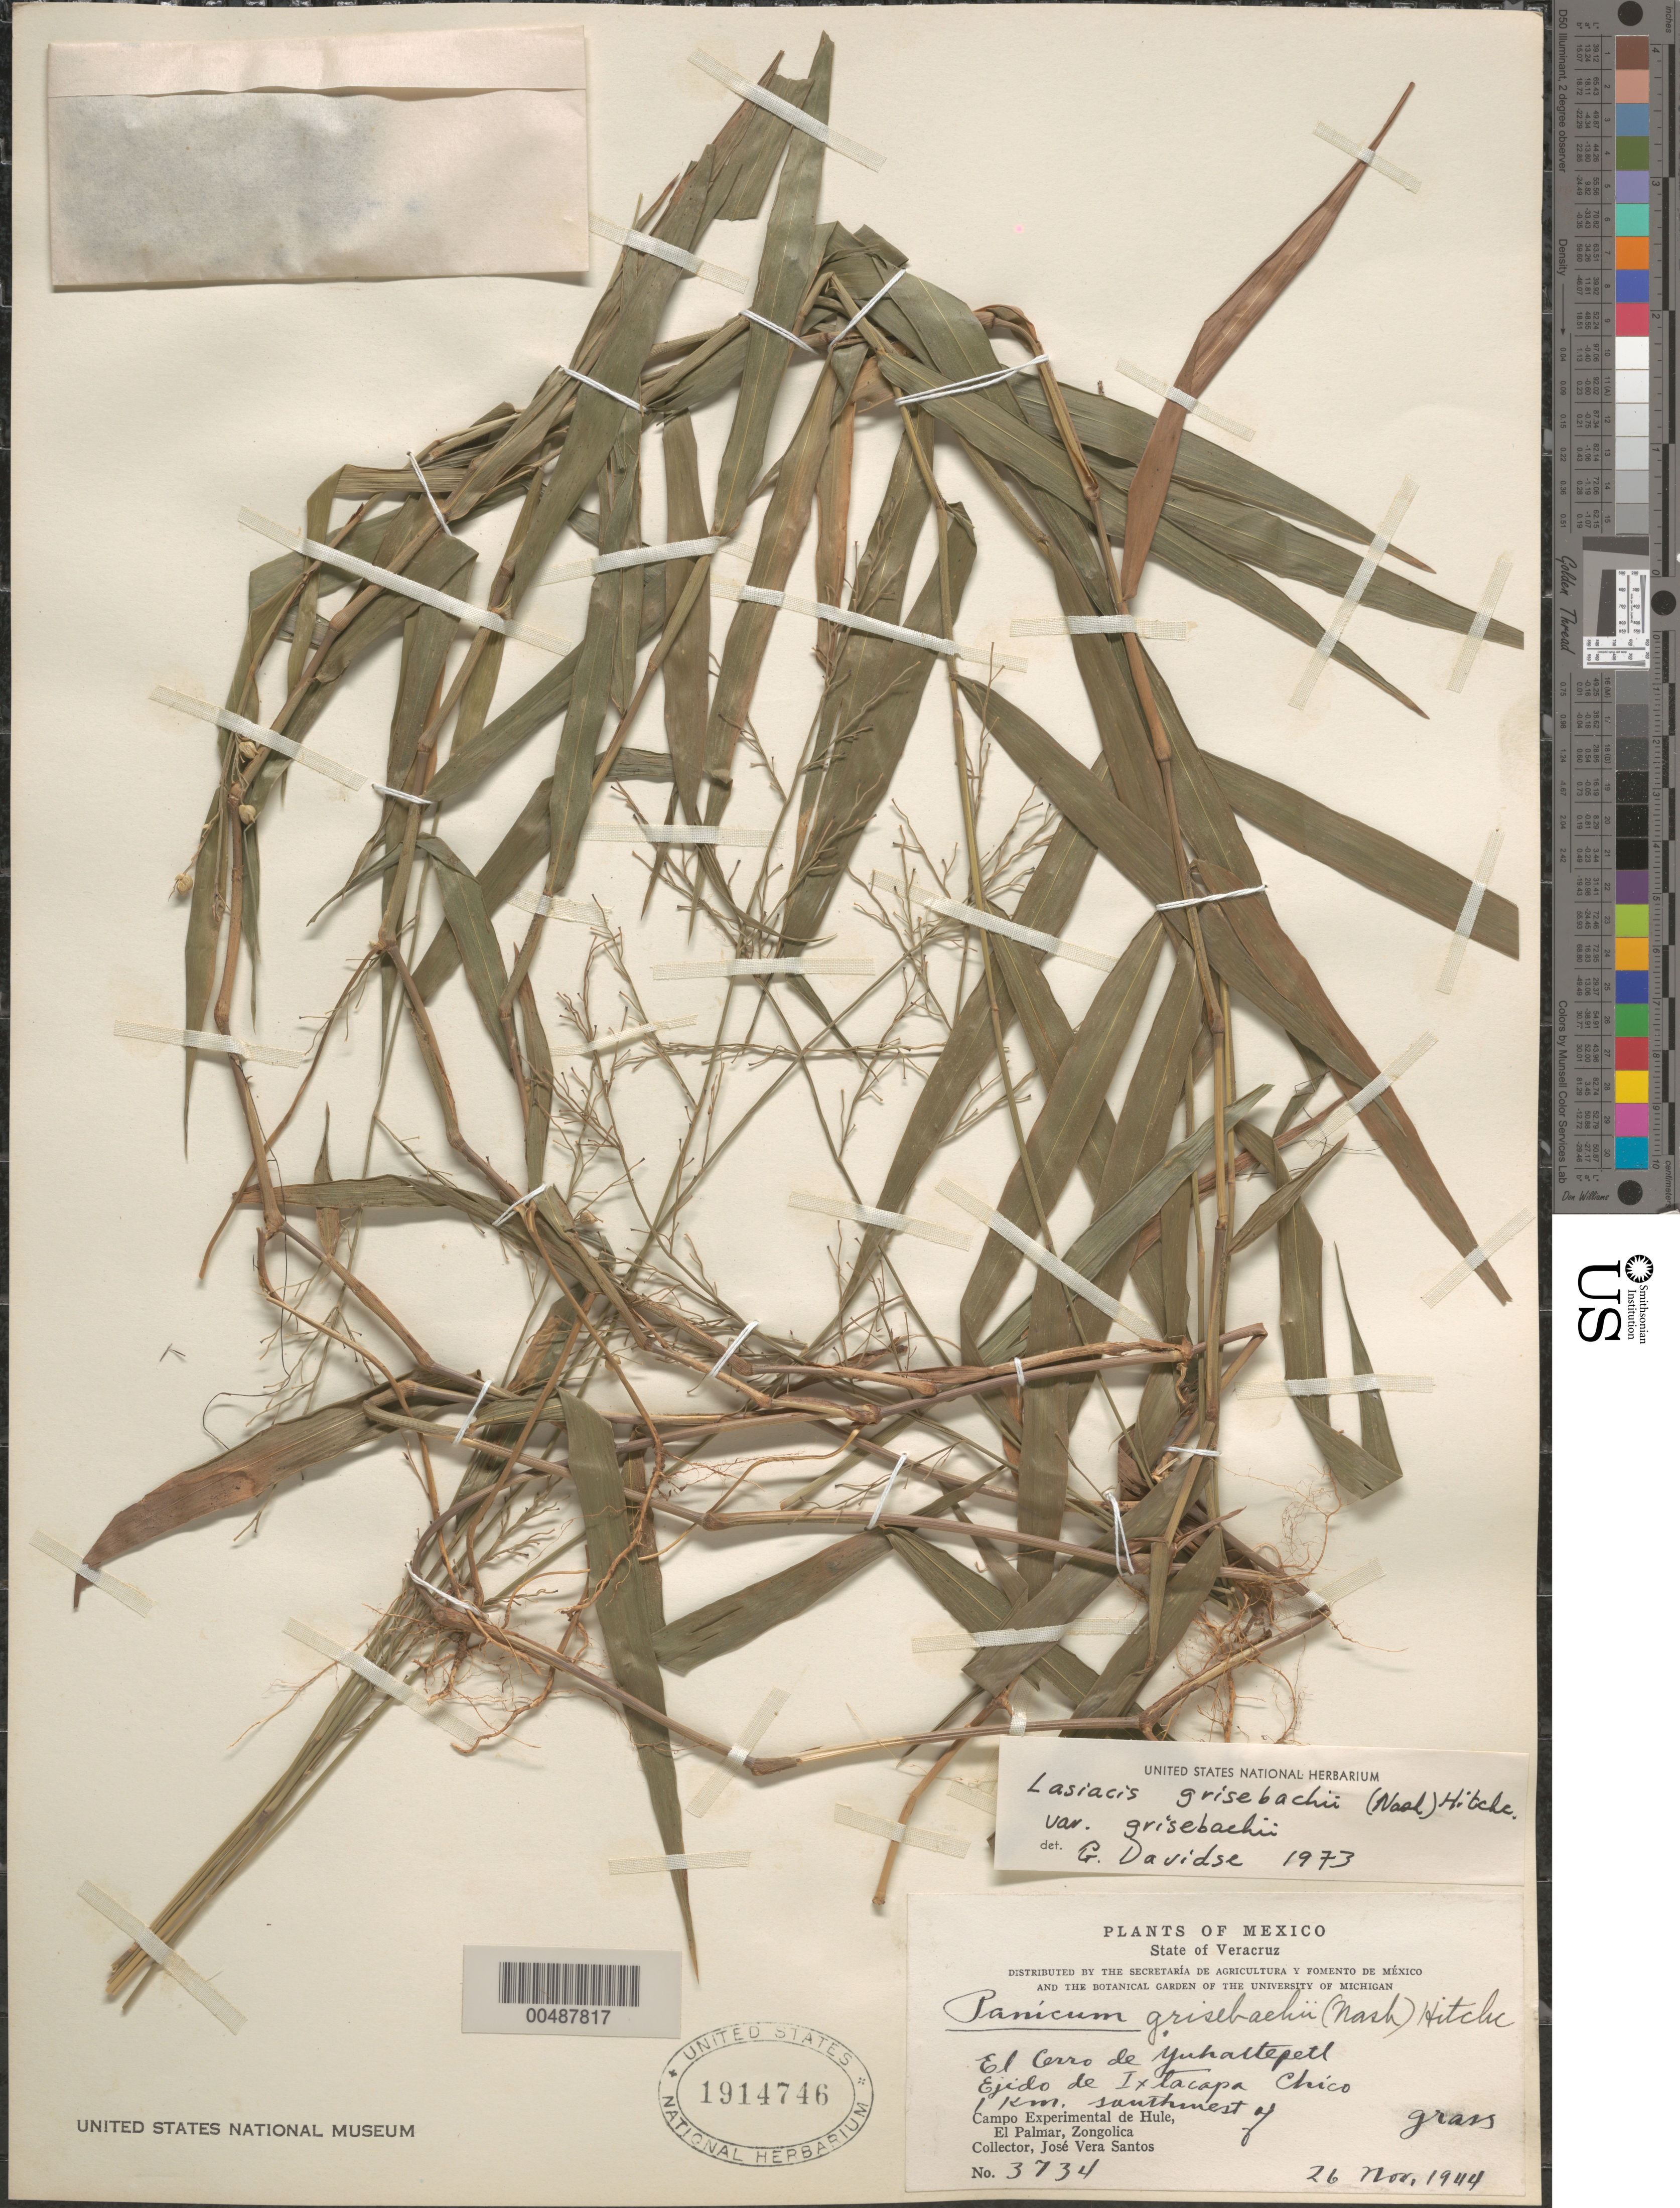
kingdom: Plantae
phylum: Tracheophyta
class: Liliopsida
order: Poales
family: Poaceae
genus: Lasiacis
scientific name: Lasiacis grisebachii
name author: (Nash) Hitchc.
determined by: Davidse, Gerrit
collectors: J. V. Santos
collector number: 3734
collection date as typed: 26 Nov 1944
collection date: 1944-11-26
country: Mexico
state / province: Veracruz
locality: El Cerro de Yuhaltepetl, Ejido de Ixtacapa, Chico, 1 km SW of Campo Experimental de Hule, El Palmar, Zongolica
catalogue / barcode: US 1914746